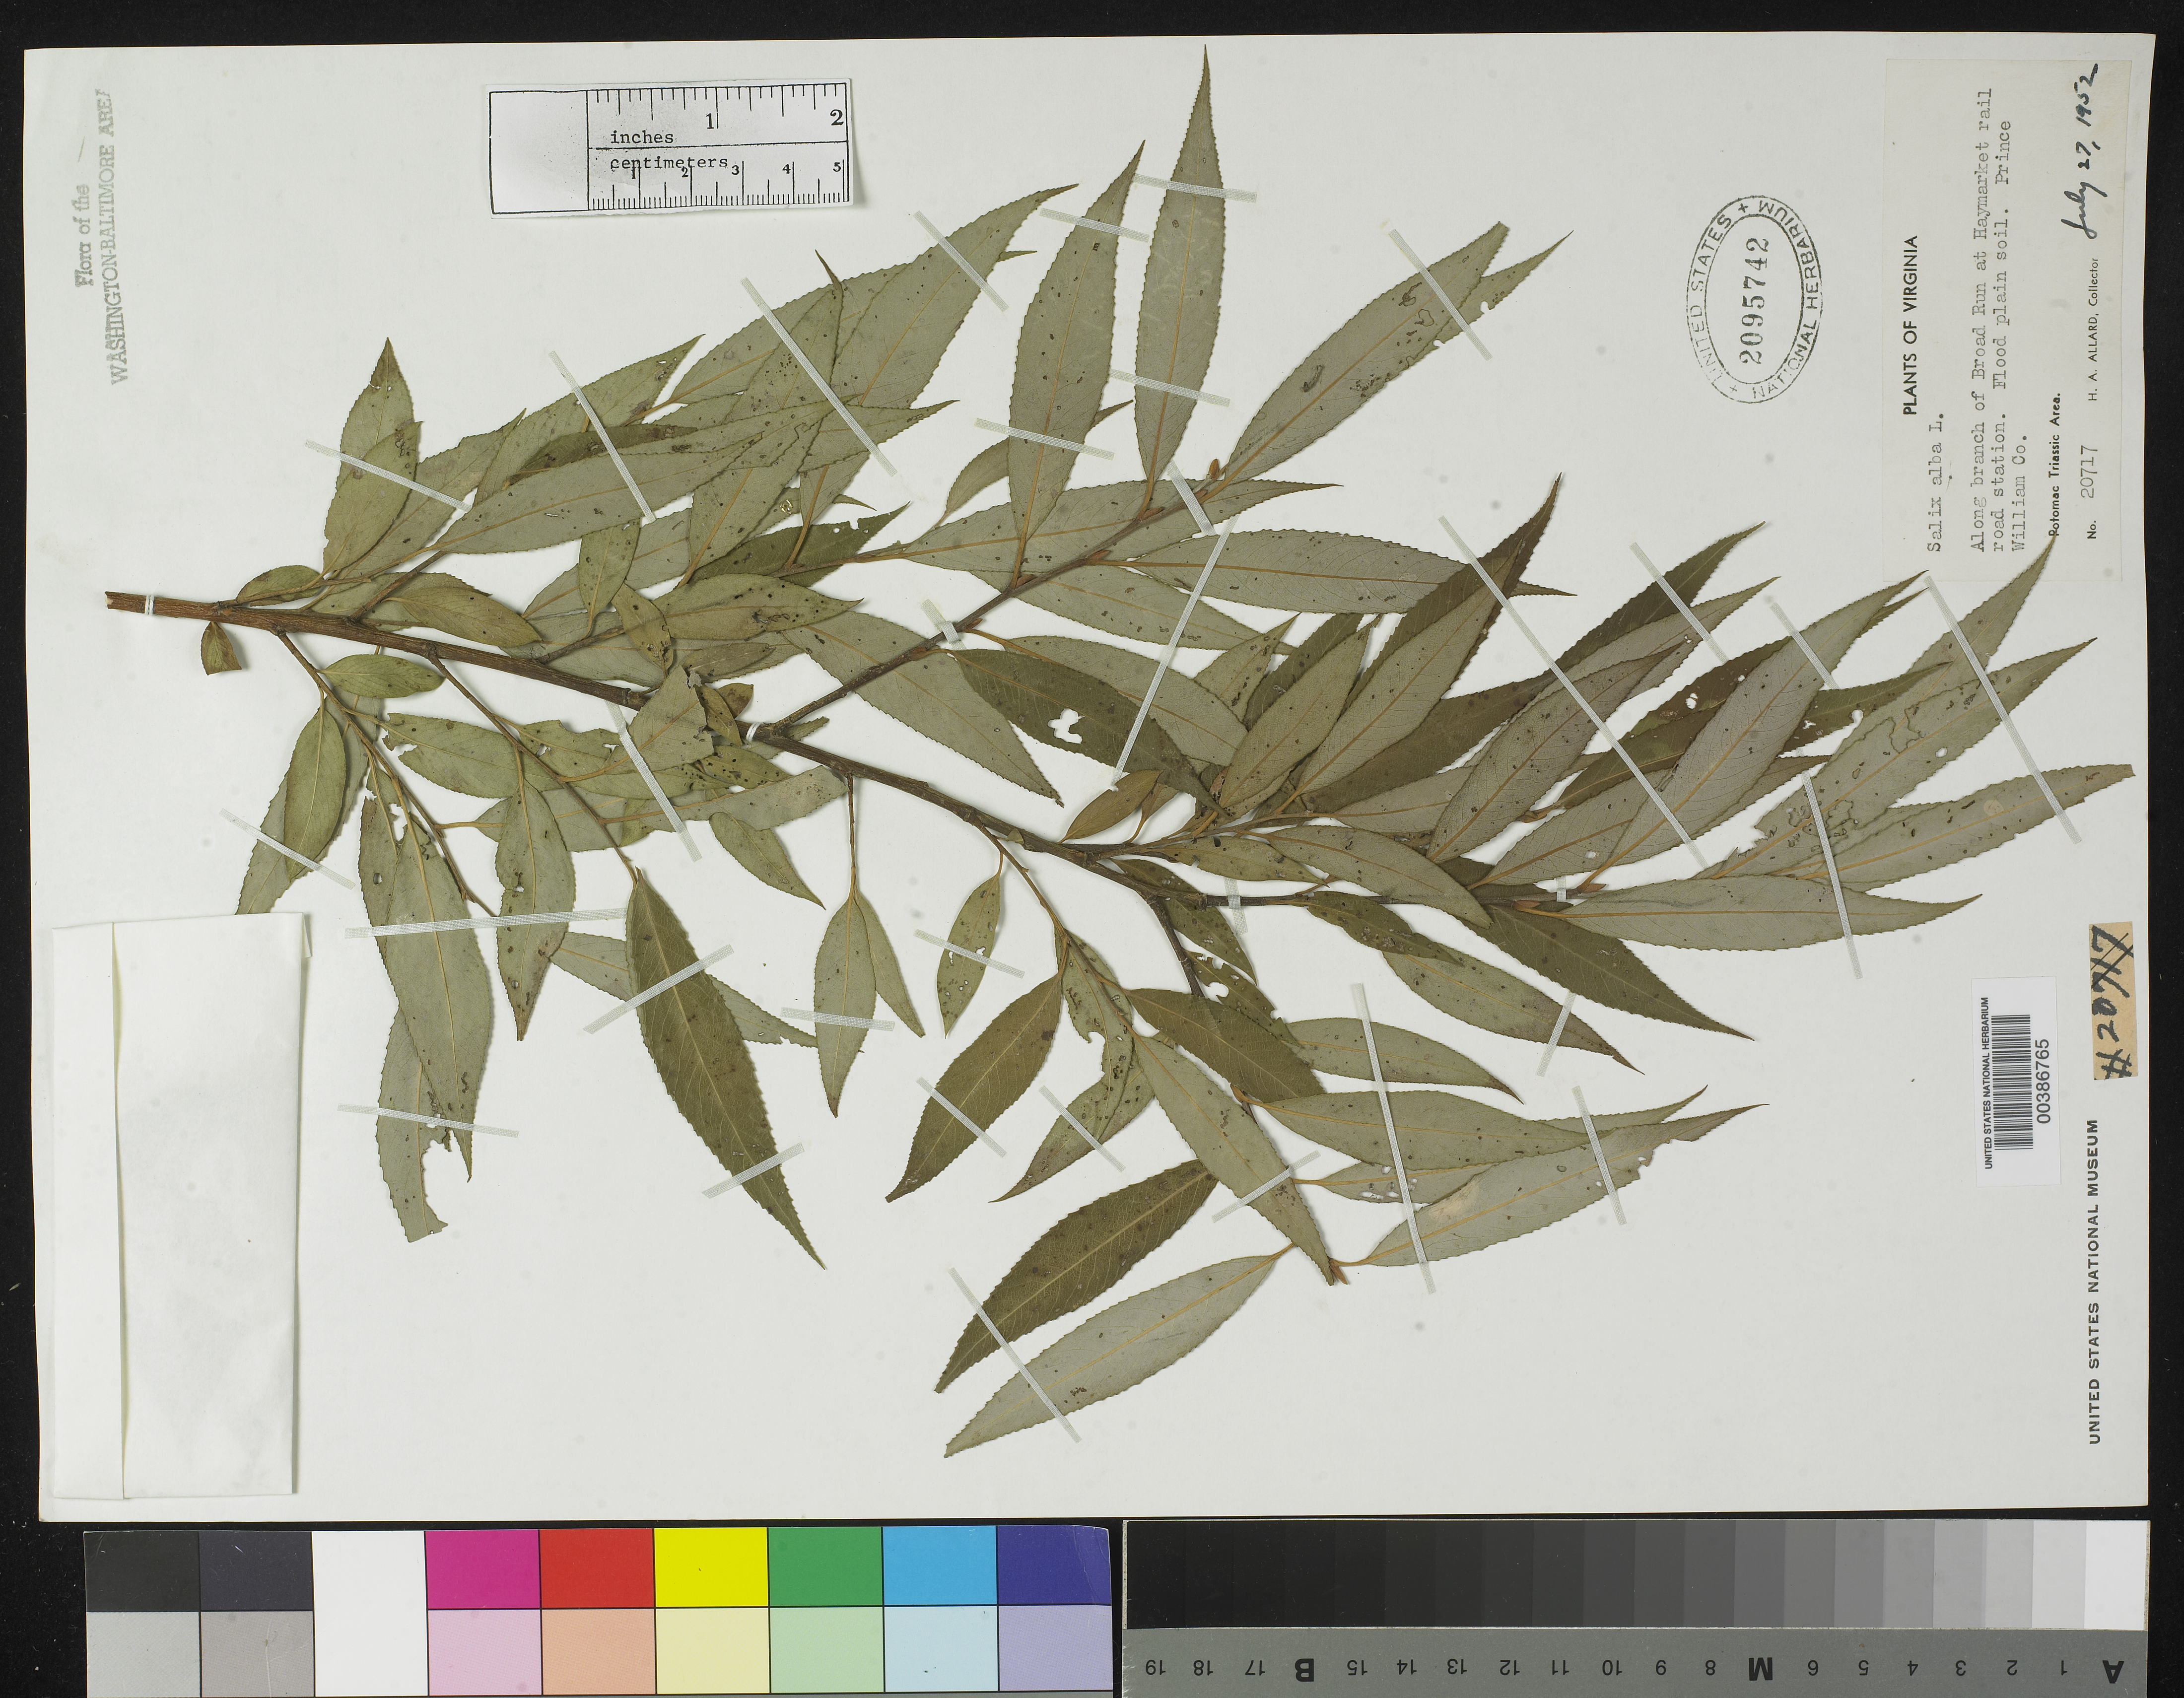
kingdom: Plantae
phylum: Tracheophyta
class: Magnoliopsida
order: Malpighiales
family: Salicaceae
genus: Salix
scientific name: Salix alba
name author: L.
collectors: H. A. Allard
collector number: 20717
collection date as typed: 27 Jul 1952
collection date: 1952-07-27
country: United States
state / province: Virginia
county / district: Prince William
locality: Broad Run, Haymarket railroad Station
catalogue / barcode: US 2095742